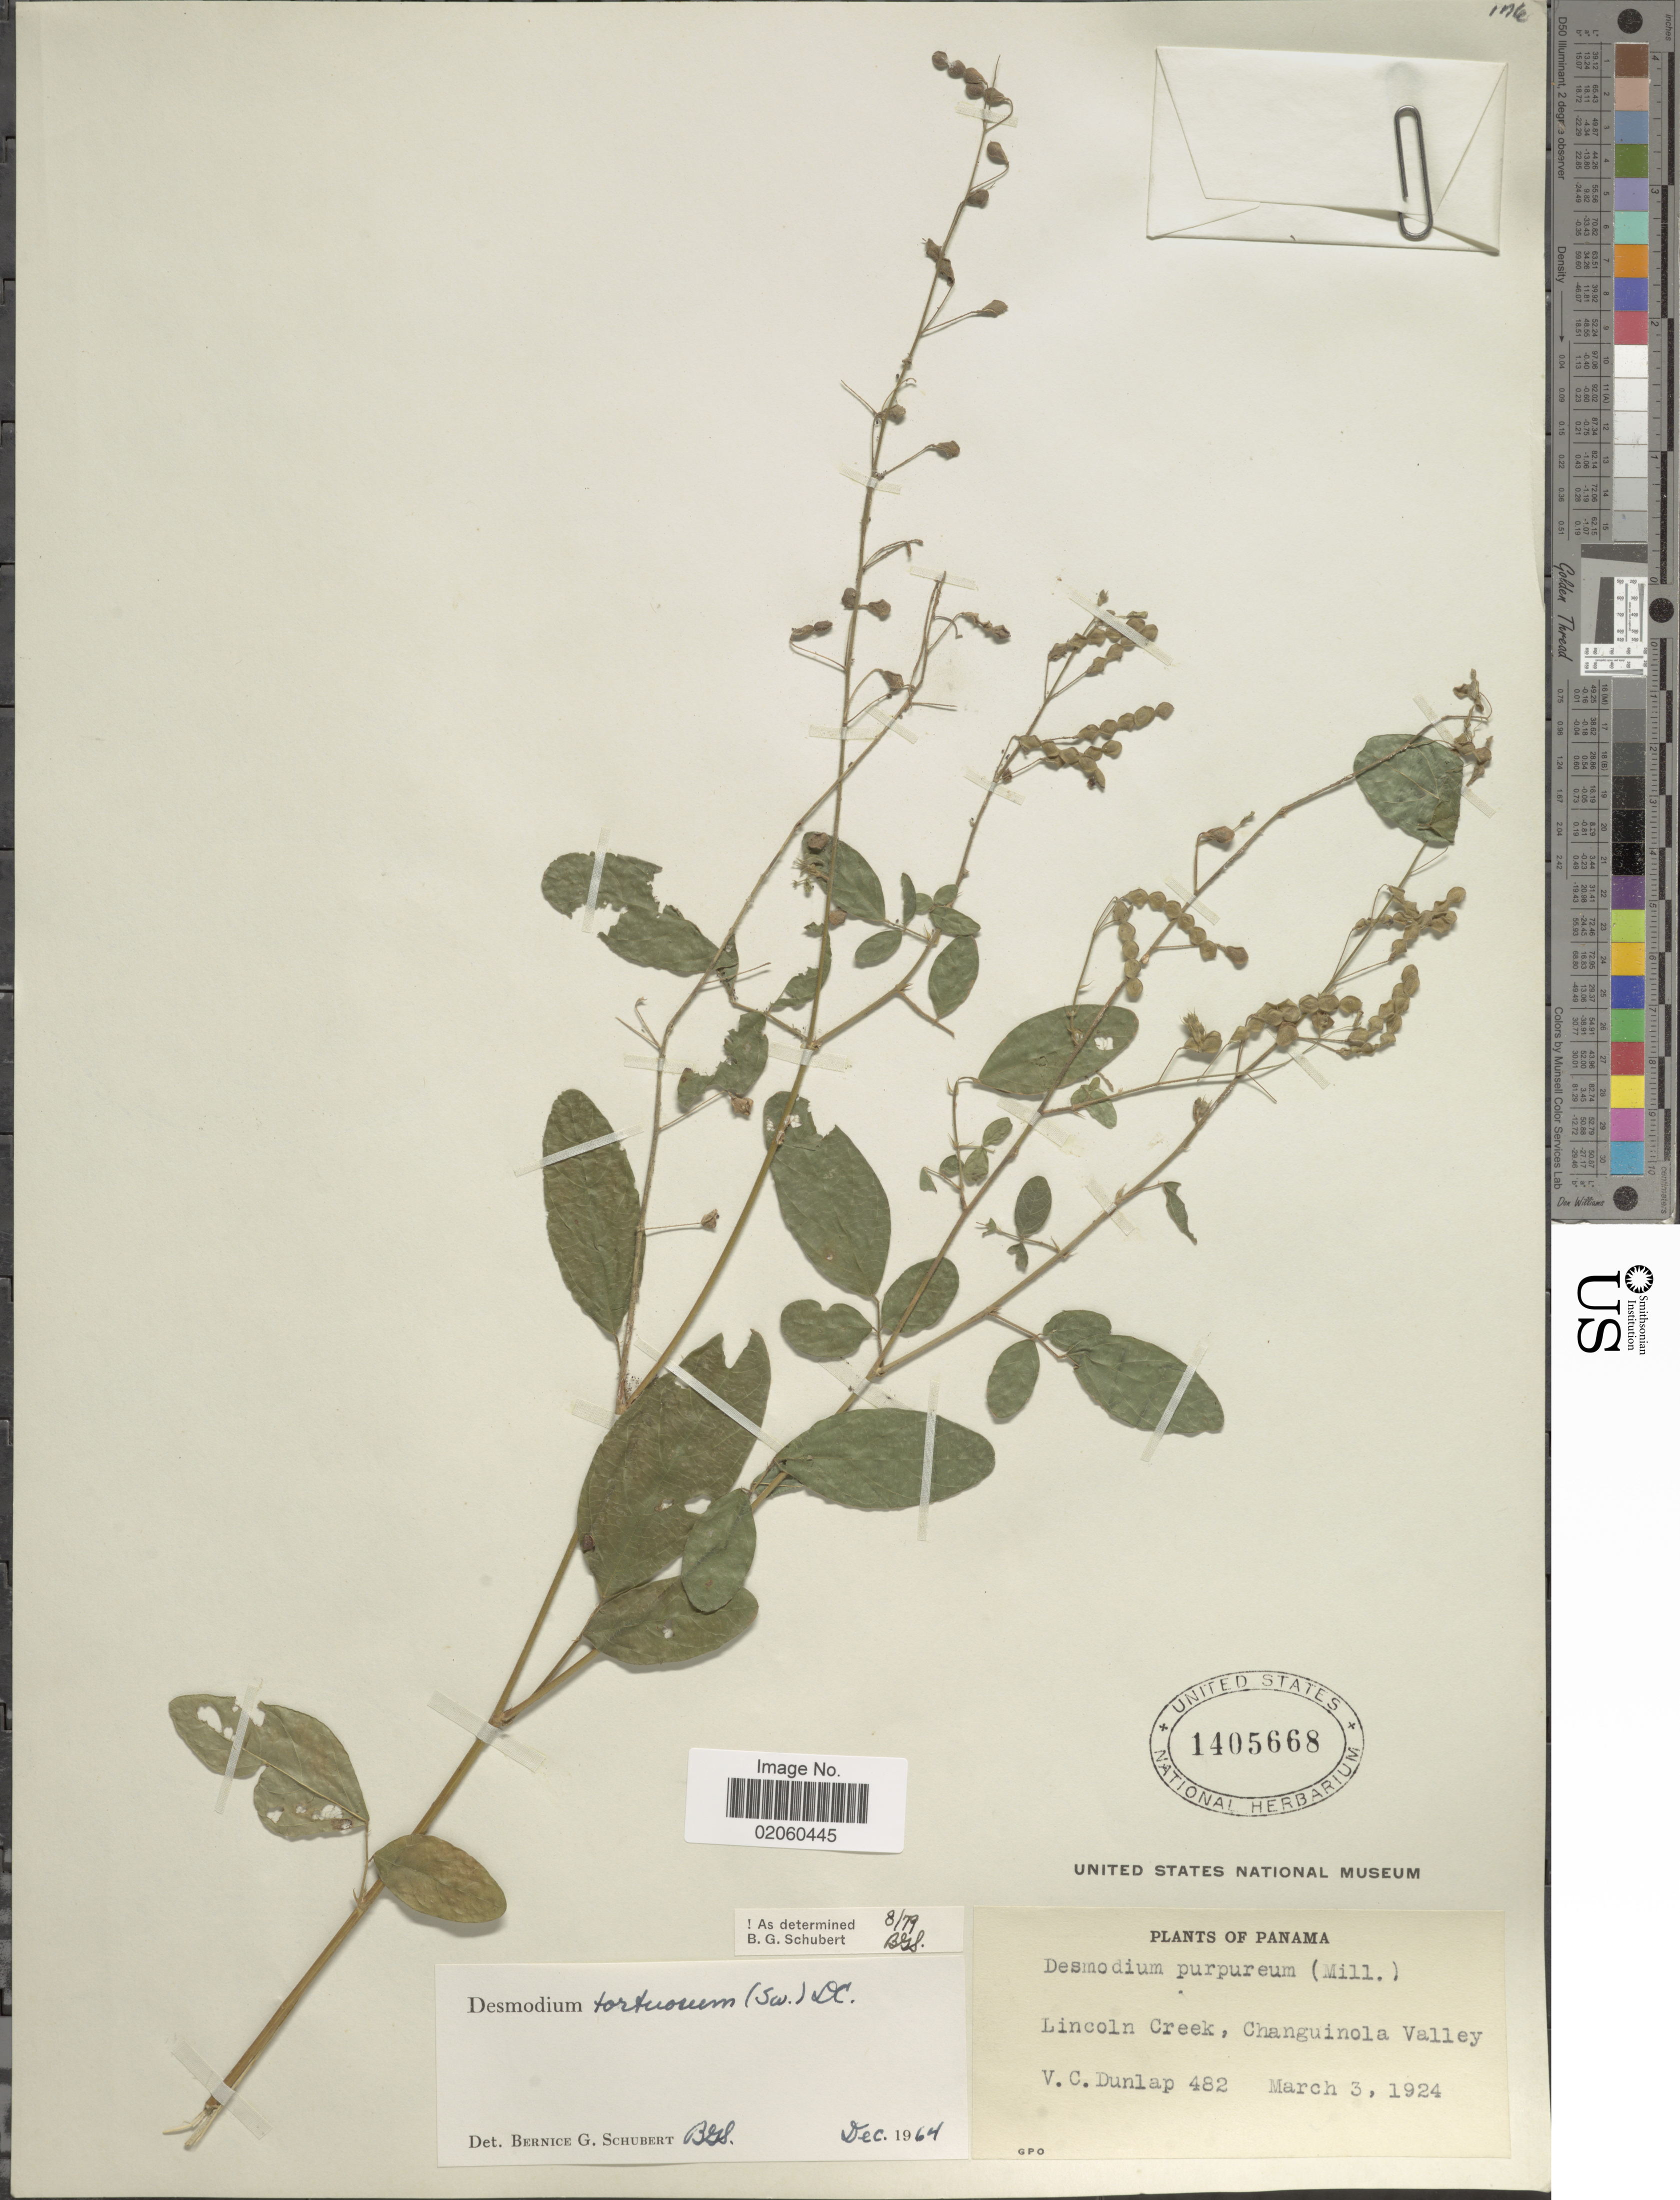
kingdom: Plantae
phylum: Tracheophyta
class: Magnoliopsida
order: Fabales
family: Fabaceae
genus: Desmodium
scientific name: Desmodium tortuosum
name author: (Sw.) DC.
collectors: V. C. Dunlap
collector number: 482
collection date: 1924-03-03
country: Panama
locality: Lincoln Creek, Changuinola Valley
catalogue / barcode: US 1405668